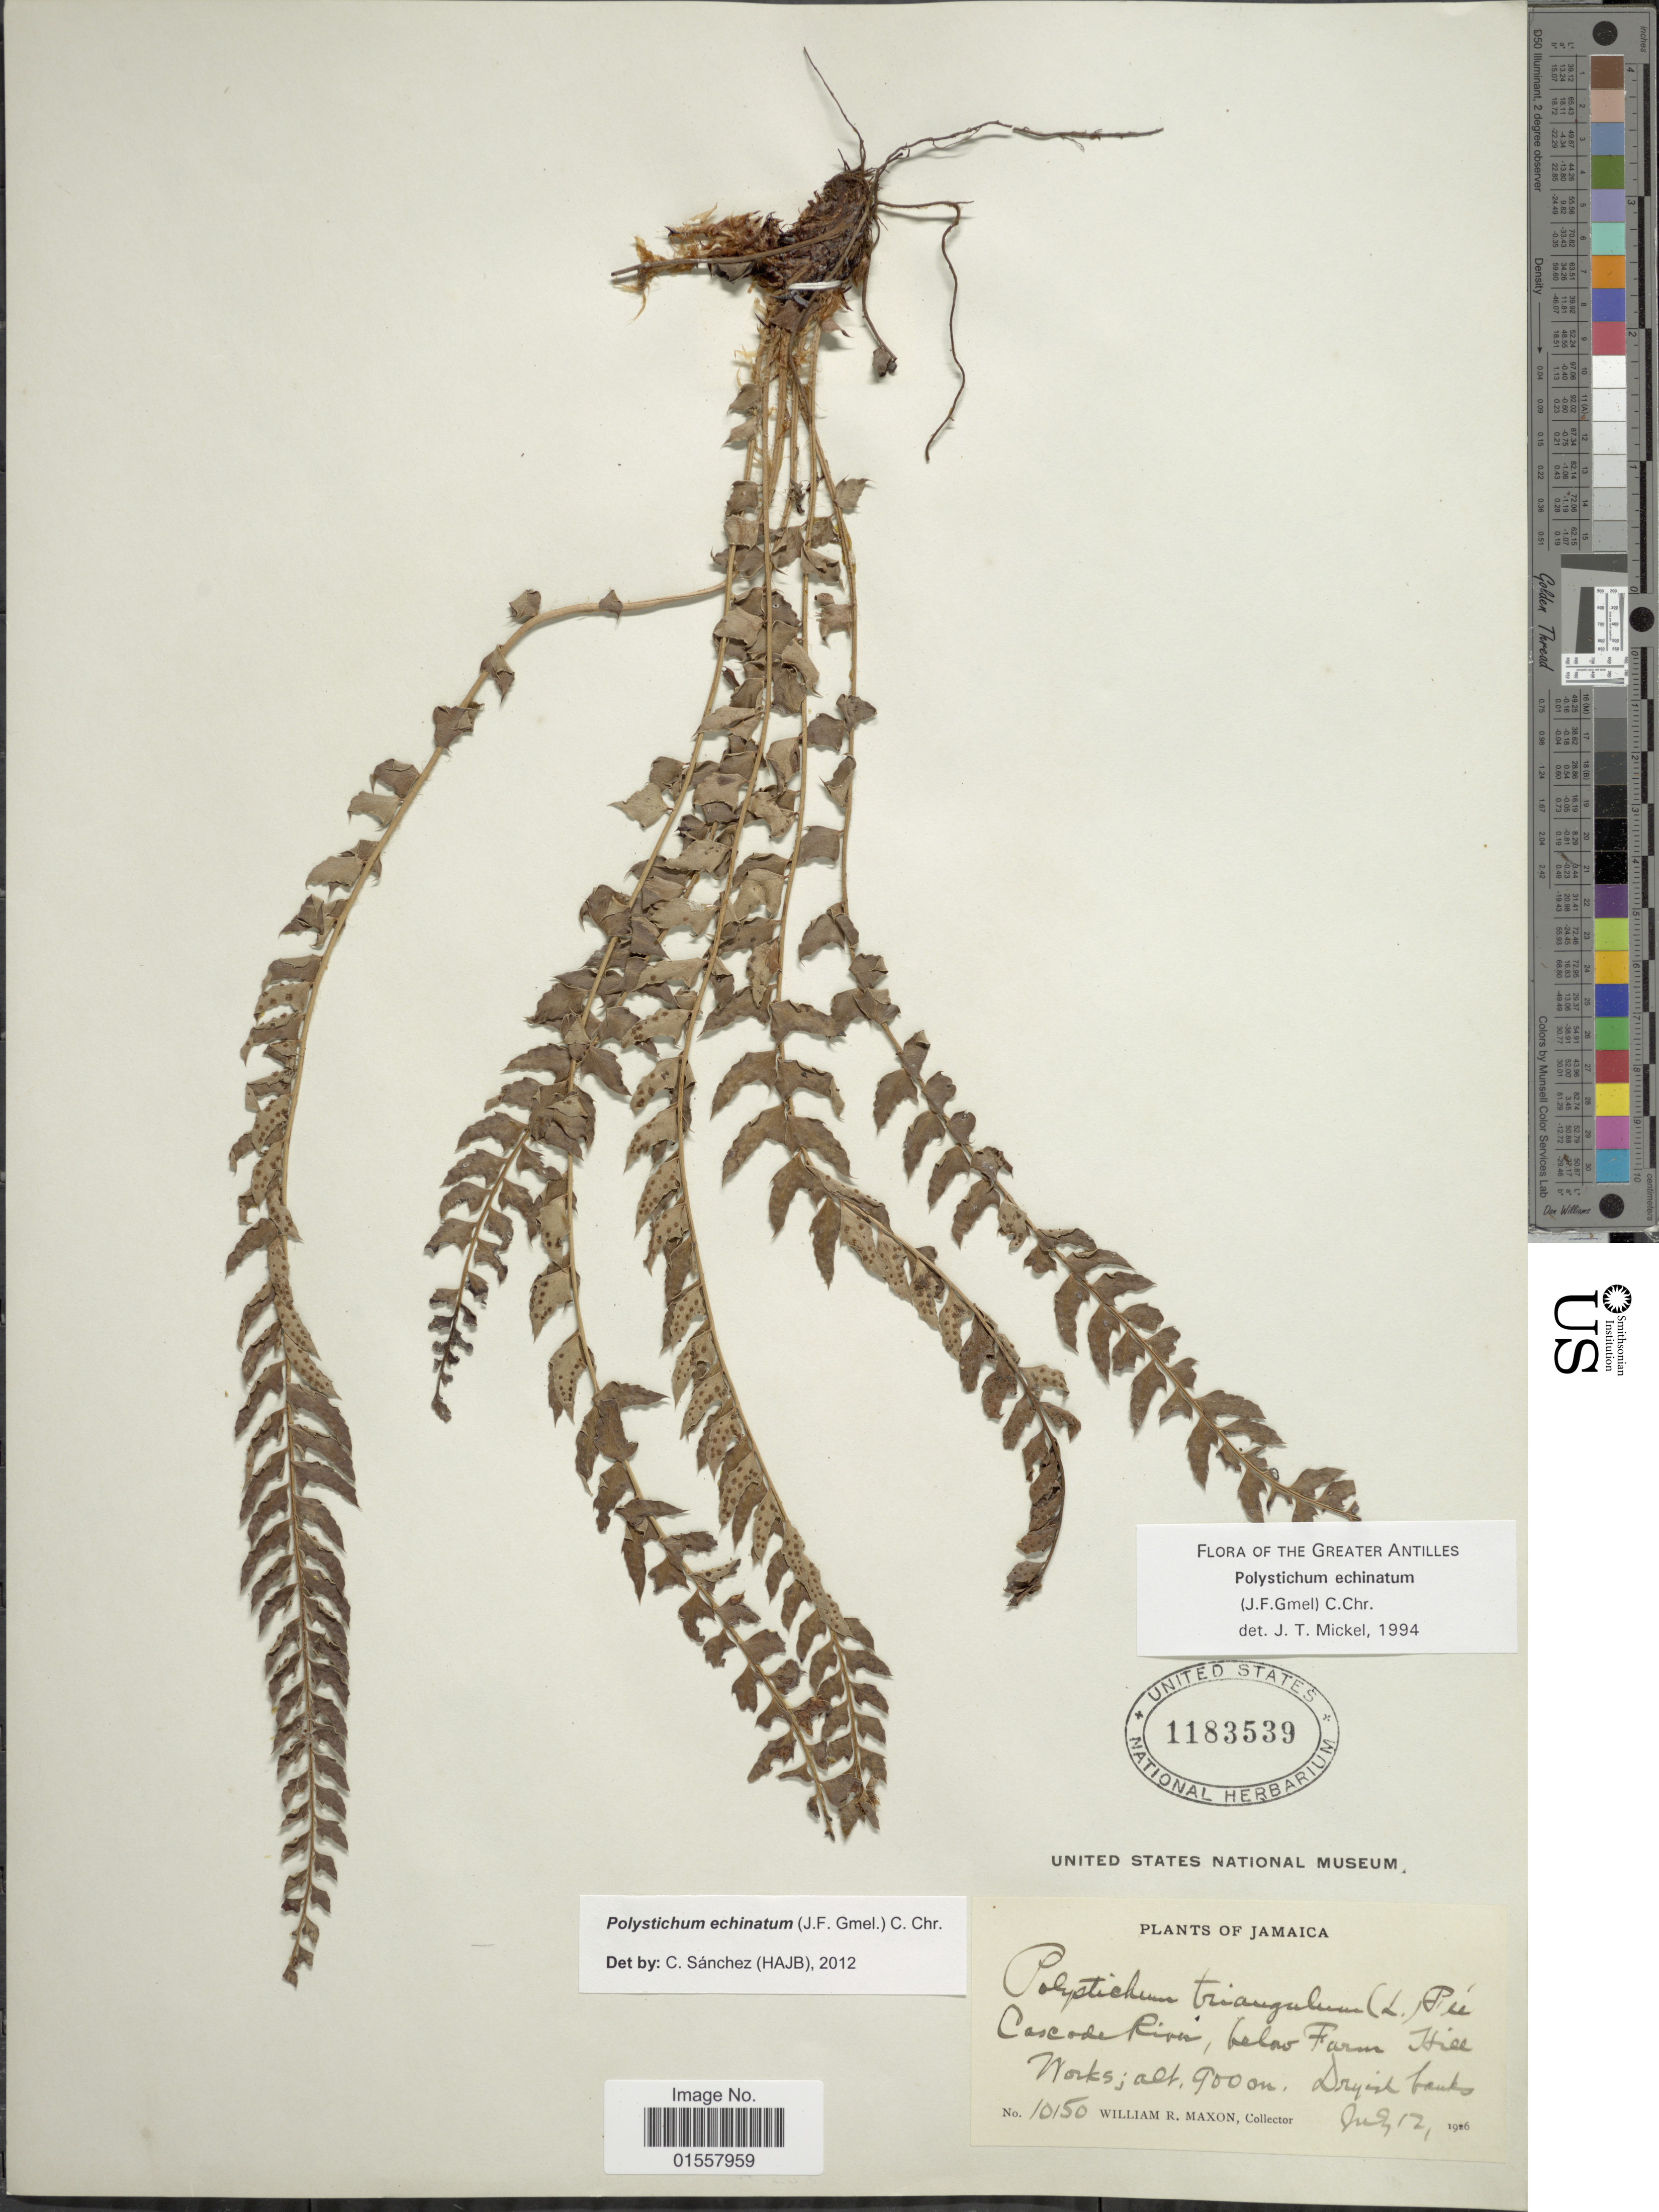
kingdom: Plantae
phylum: Tracheophyta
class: Polypodiopsida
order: Polypodiales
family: Dryopteridaceae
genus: Polystichum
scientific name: Polystichum echinatum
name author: (J.F. Gmel.) C. Chr.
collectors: W. R. Maxon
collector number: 10150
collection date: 1926-07-12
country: Jamaica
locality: Cascade River, below Farm Hill Works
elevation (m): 900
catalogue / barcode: US 1183539